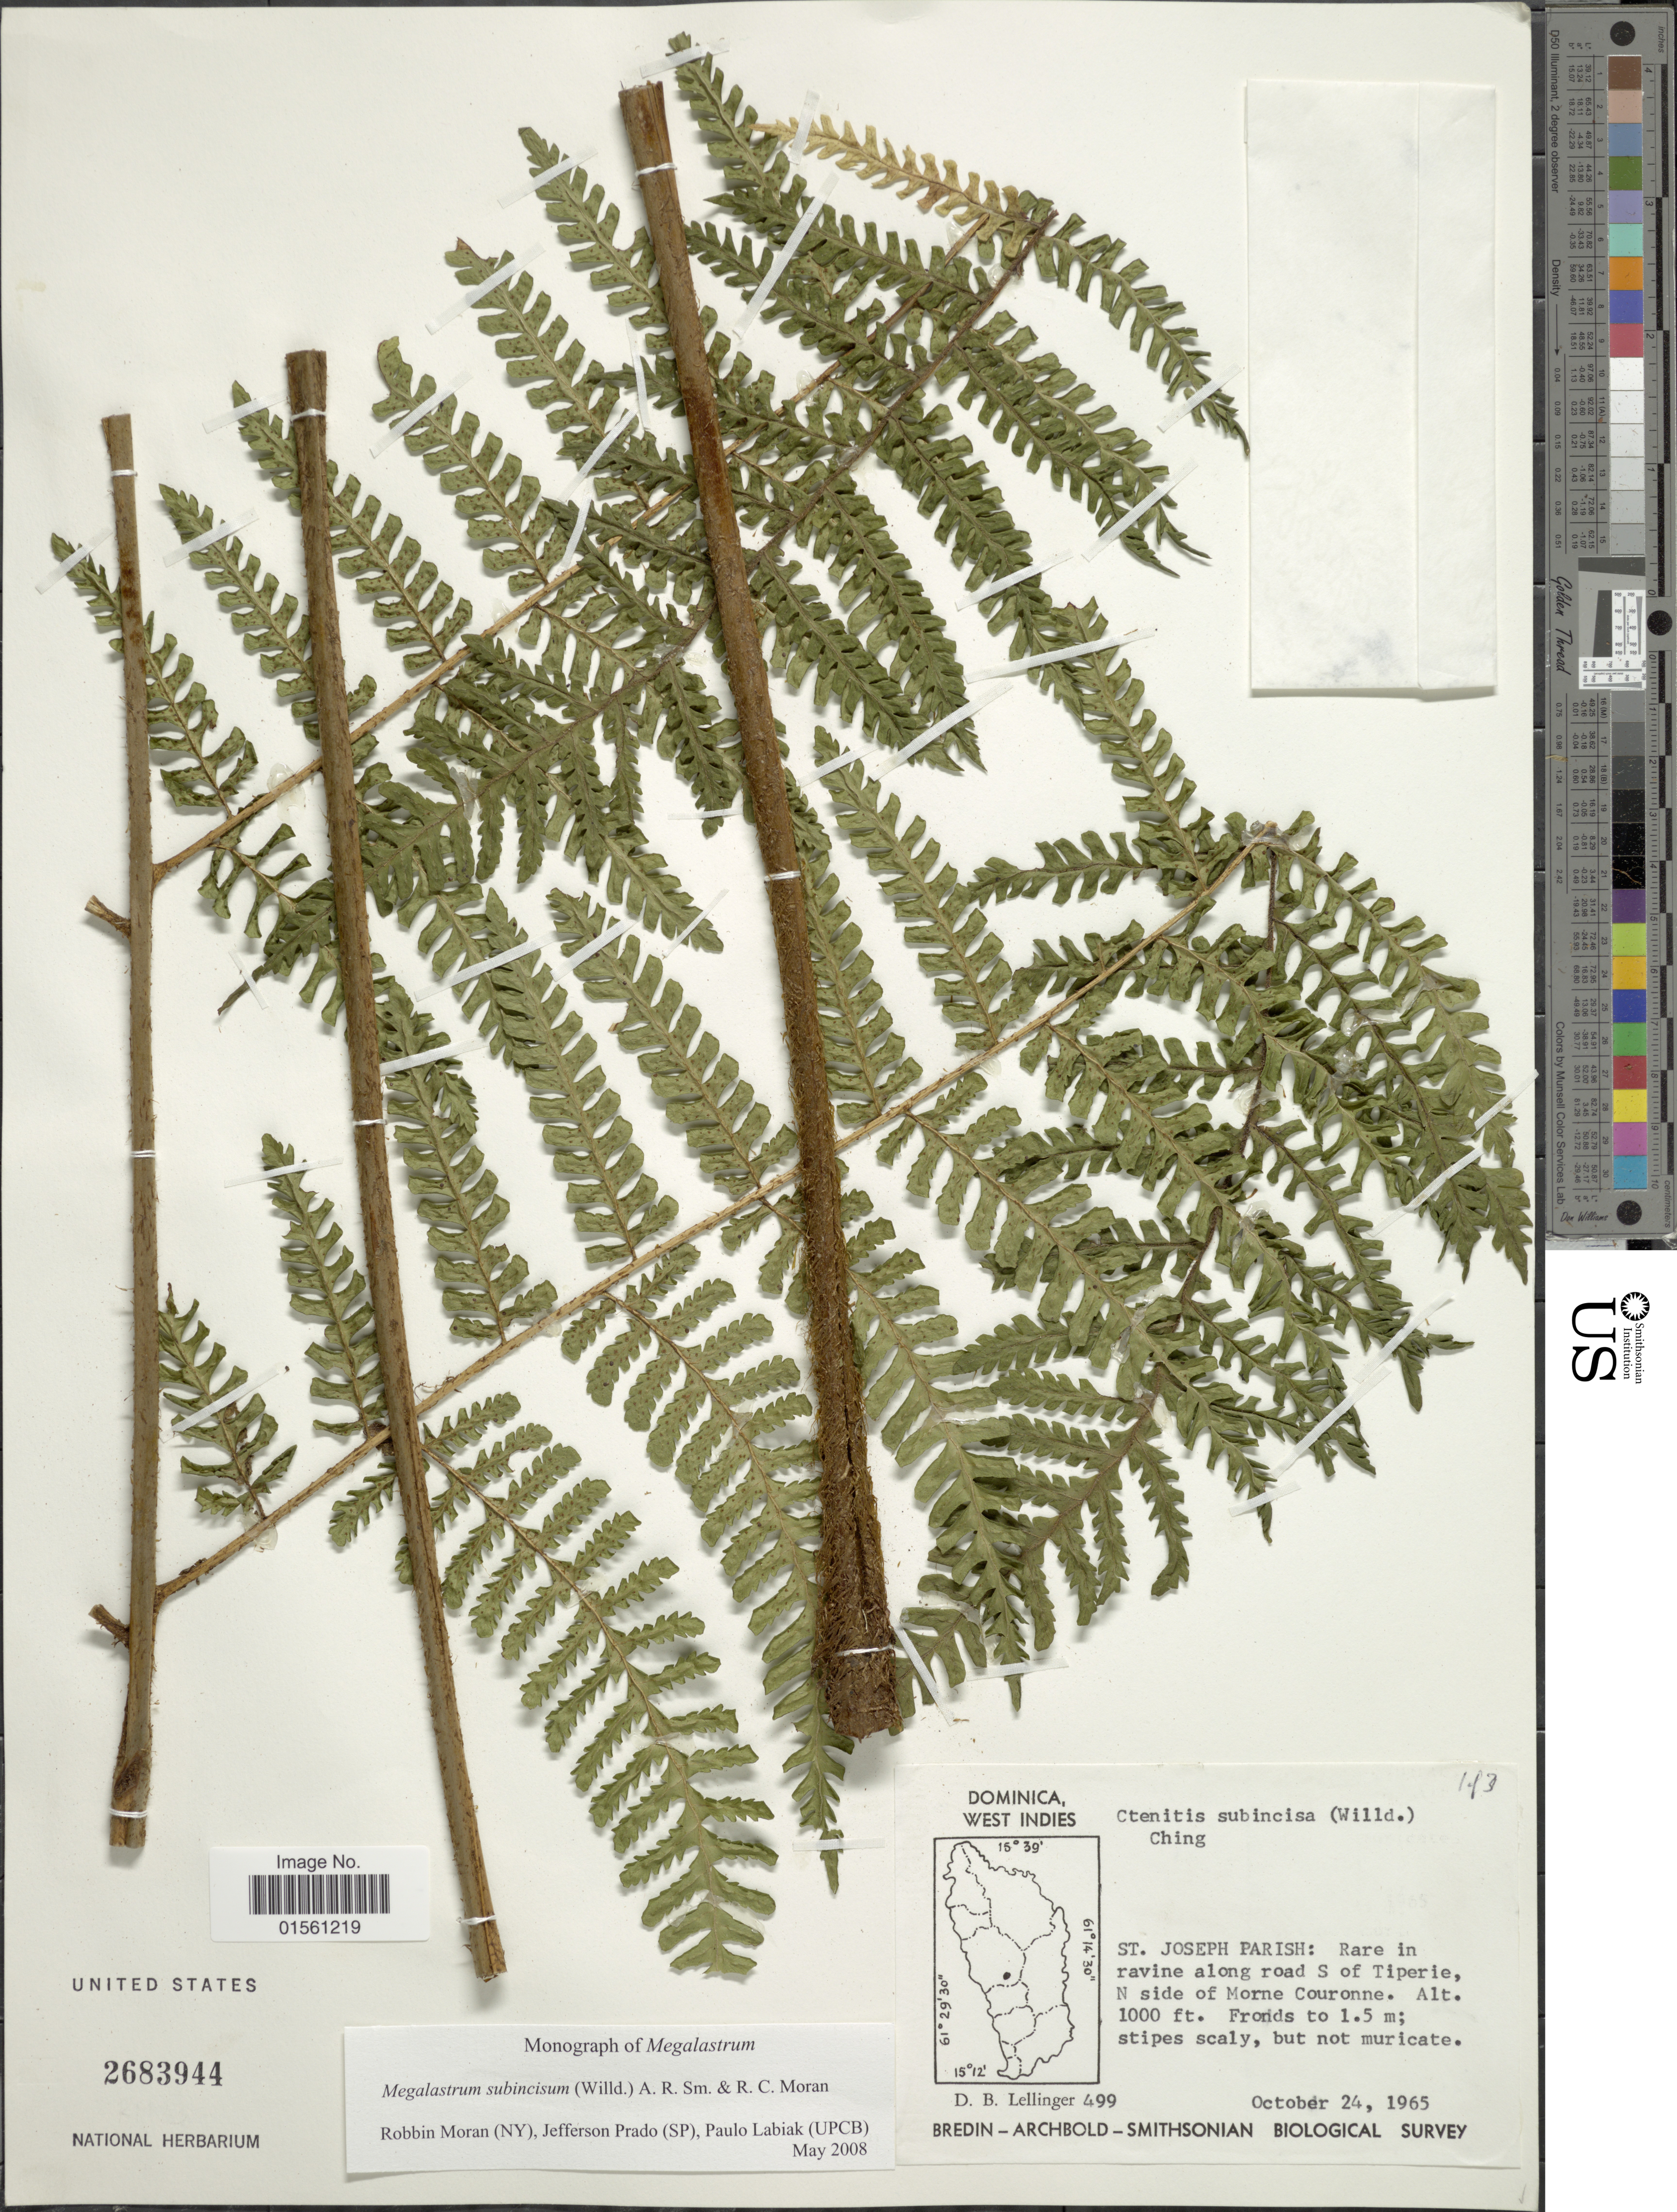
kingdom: Plantae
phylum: Tracheophyta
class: Polypodiopsida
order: Polypodiales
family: Dryopteridaceae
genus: Megalastrum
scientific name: Megalastrum subincisum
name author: (Willd.) A.R. Sm. & R.C. Moran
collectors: D. B. Lellinger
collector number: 499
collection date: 1965-10-24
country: Dominica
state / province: St. Joseph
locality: Rare in ravine along road S of Tiperie, N side of Morne Couronne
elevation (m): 305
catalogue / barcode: US 2683944